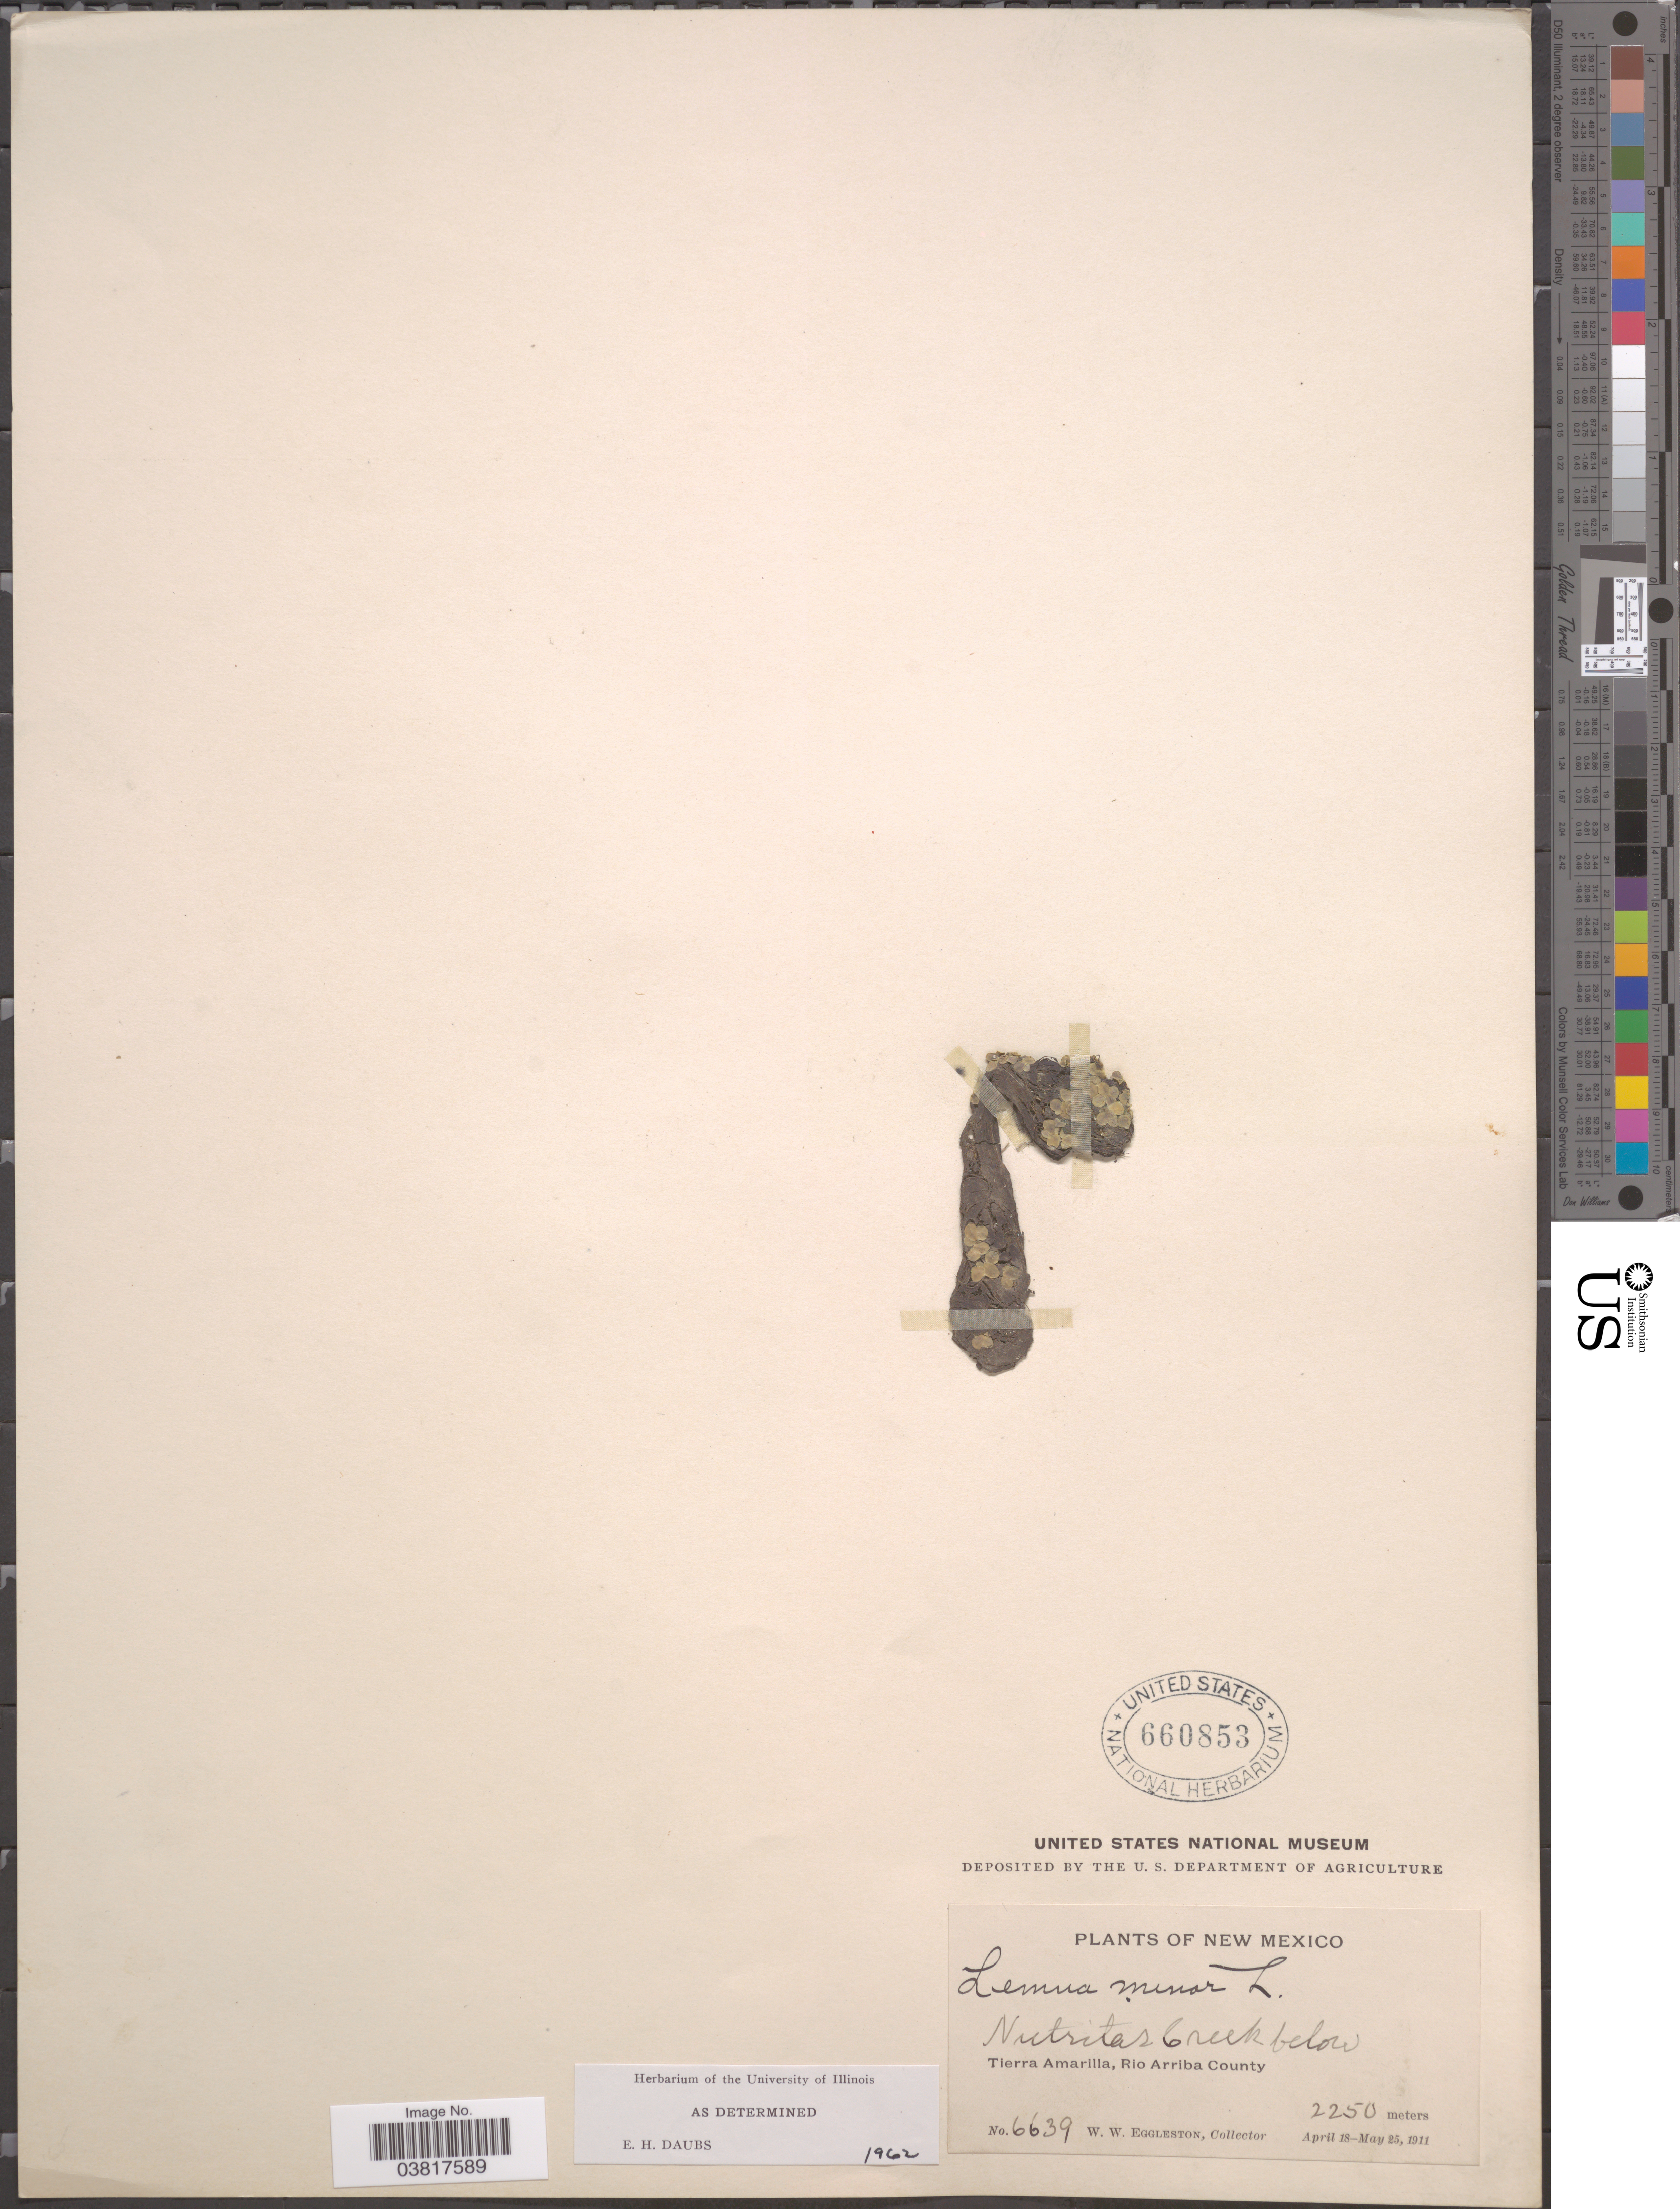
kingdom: Plantae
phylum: Tracheophyta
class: Liliopsida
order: Alismatales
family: Araceae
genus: Lemna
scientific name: Lemna minor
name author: L.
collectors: W. W. Eggleston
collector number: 6639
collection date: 1911-04-18/1911-05-25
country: United States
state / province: New Mexico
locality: Nutritas Creek below Tierra Amarilla, Rio Arriba County.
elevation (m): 2250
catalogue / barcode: US 660853